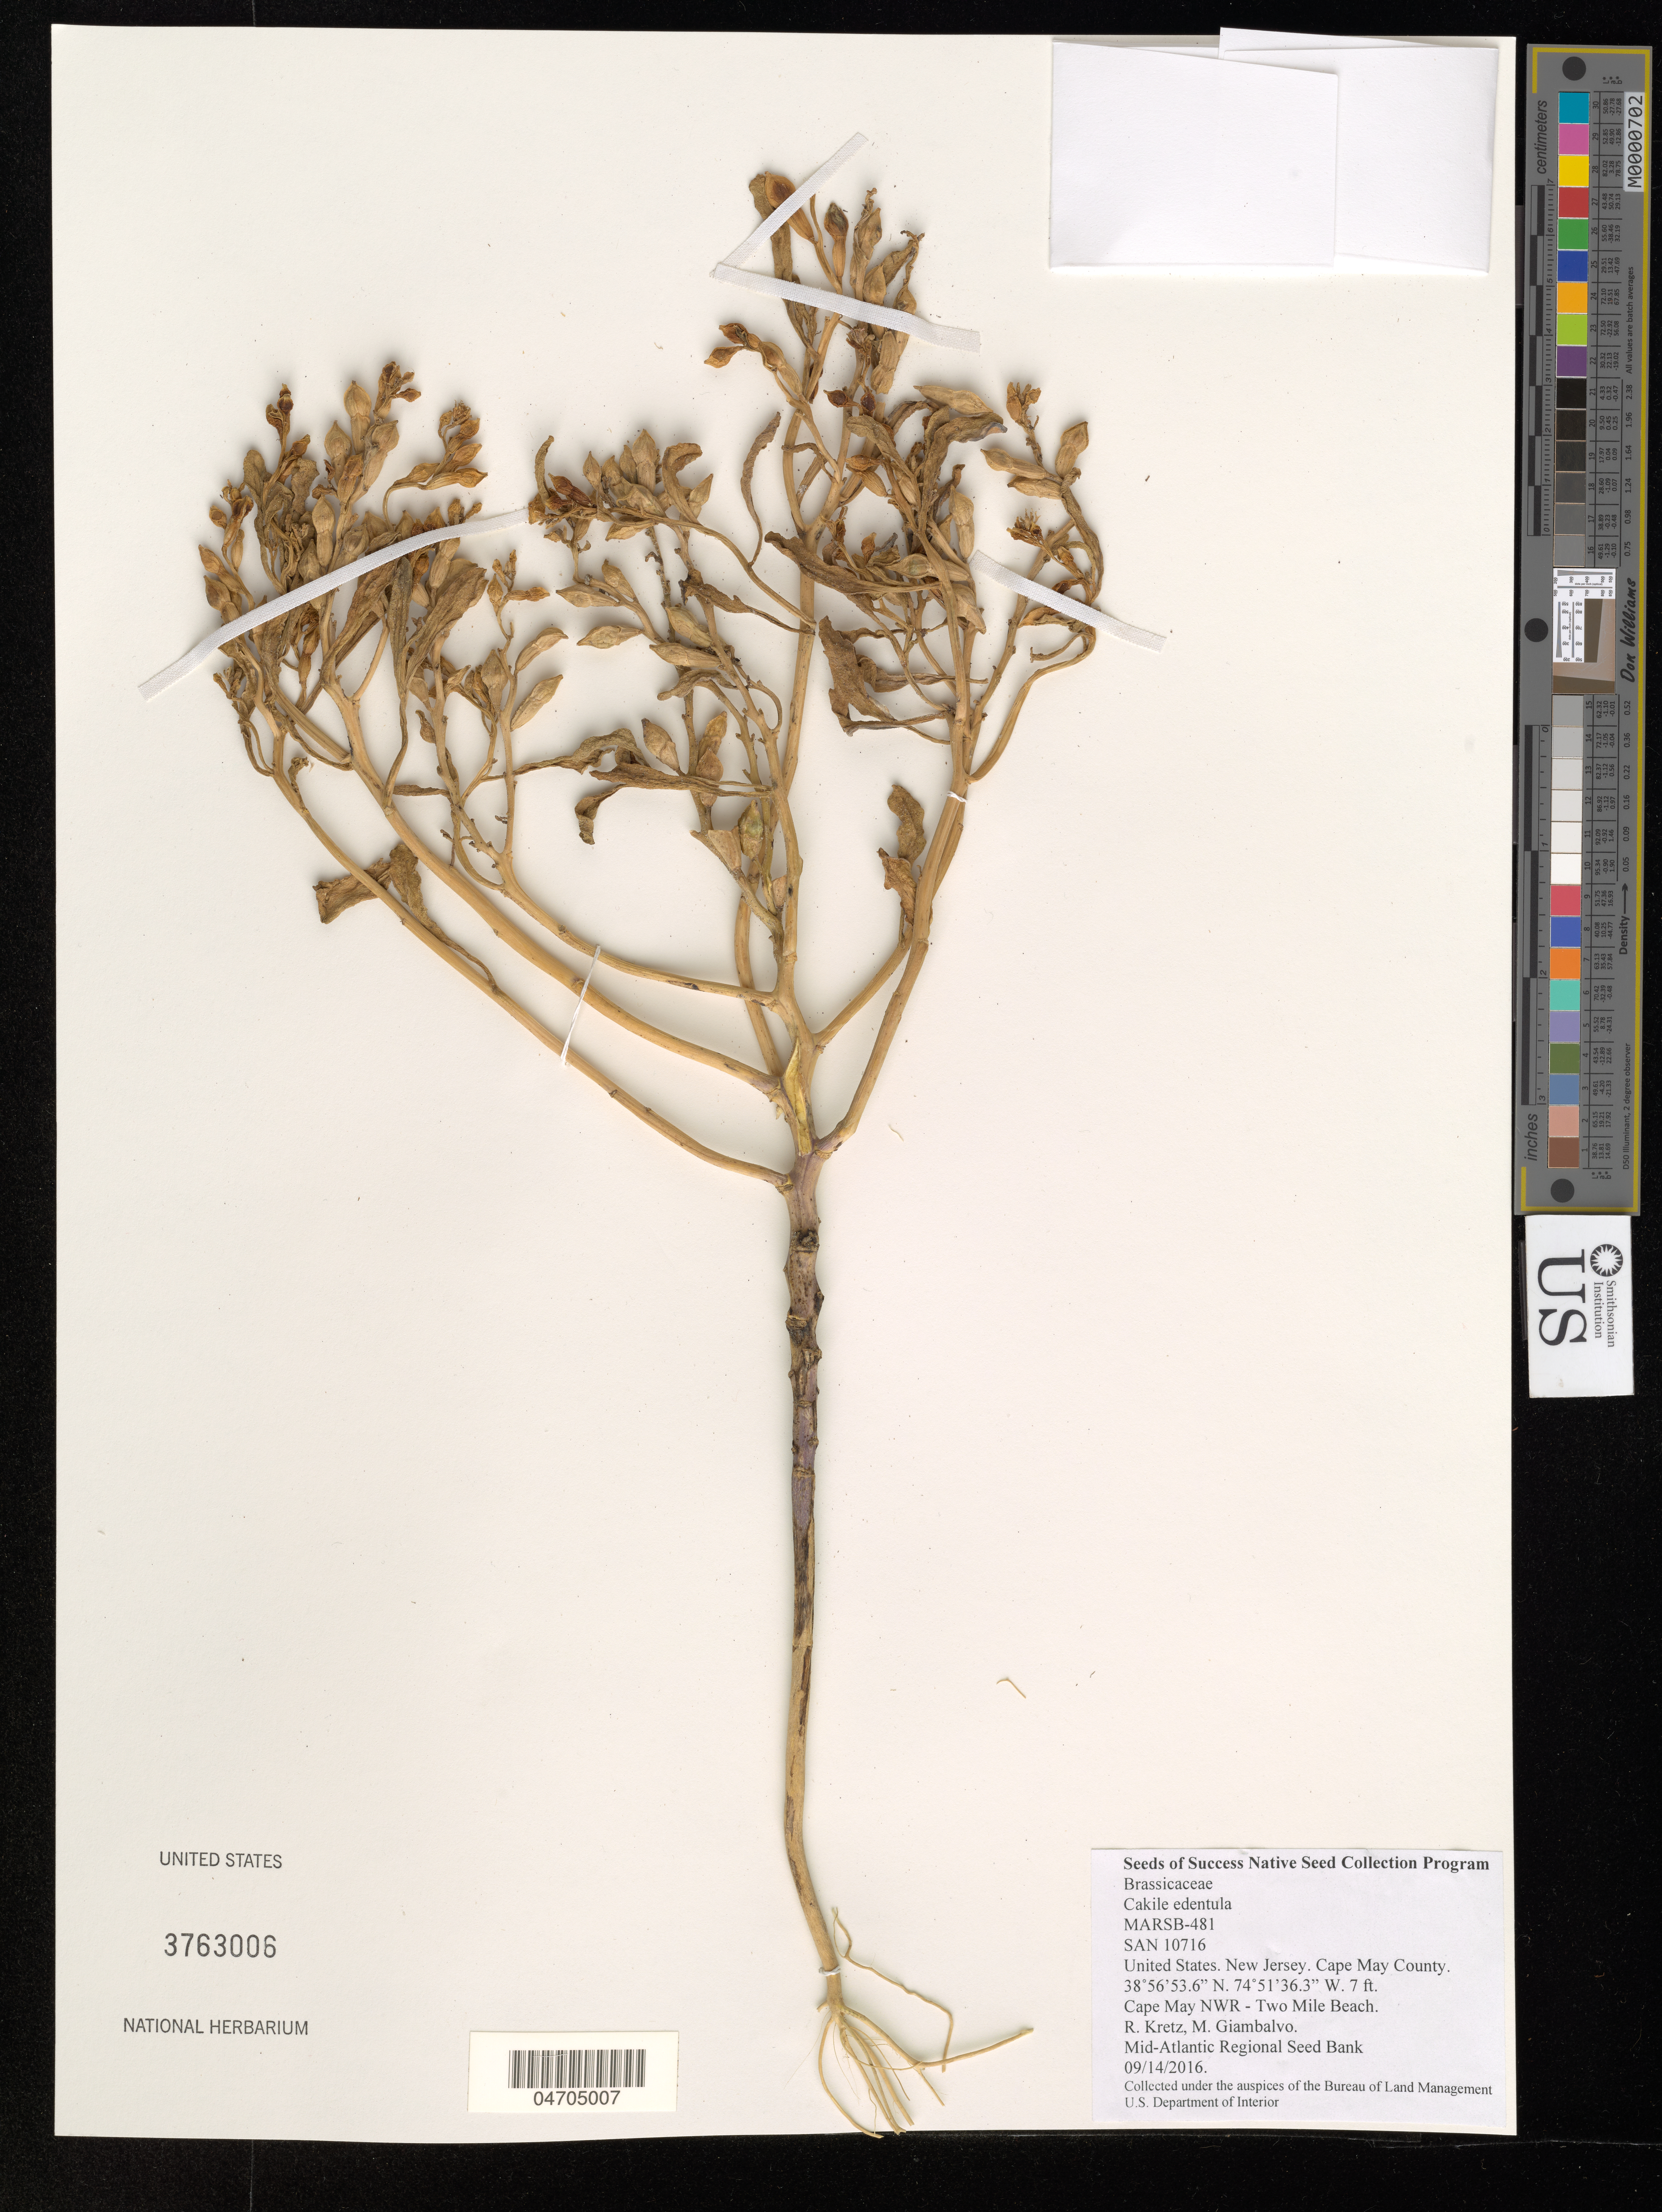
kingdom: Plantae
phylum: Tracheophyta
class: Magnoliopsida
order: Brassicales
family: Brassicaceae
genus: Cakile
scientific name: Cakile edentula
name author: (Bigelow) Hook.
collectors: R. Kretz & M. Giambalvo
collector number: MARSB-481/SAN10716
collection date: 2016-09-14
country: United States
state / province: New Jersey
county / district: Cape May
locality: Cape May County. Cape May NWR - Two Mile Beach.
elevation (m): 2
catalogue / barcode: US 3763006